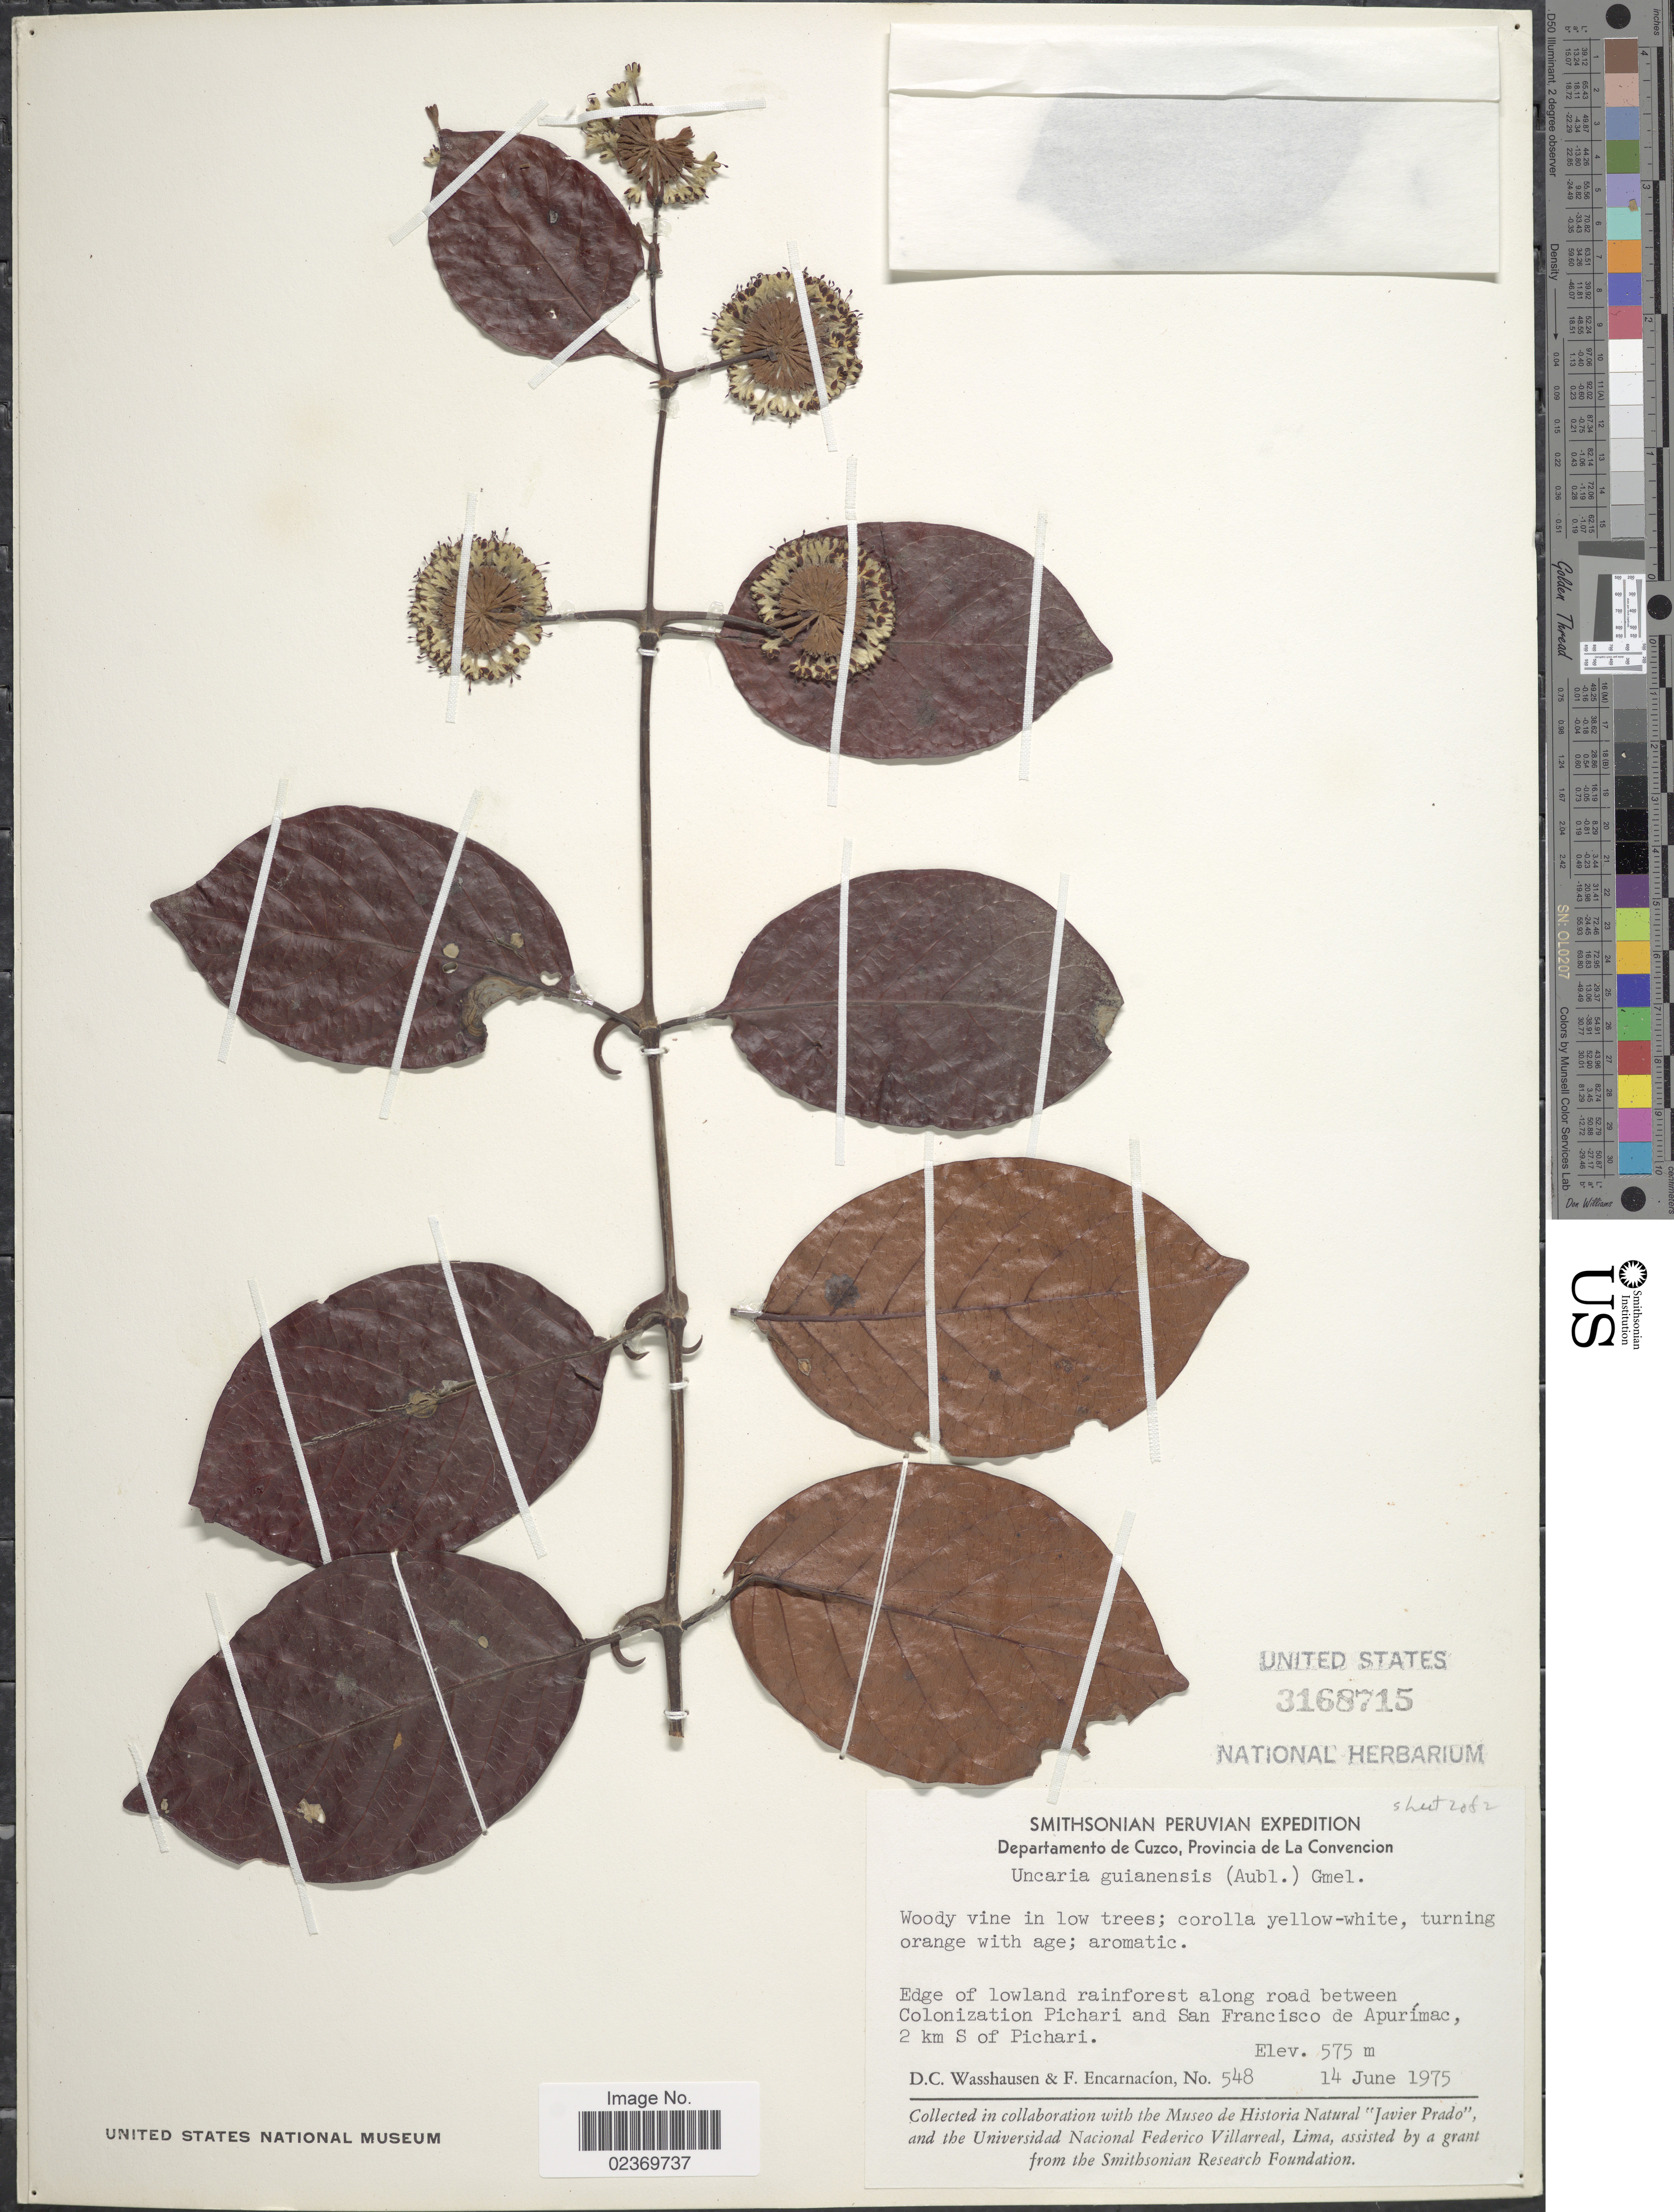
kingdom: Plantae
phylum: Tracheophyta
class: Magnoliopsida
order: Gentianales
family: Rubiaceae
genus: Uncaria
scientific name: Uncaria guianensis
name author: (Aubl.) J.F. Gmel.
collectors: D. C. Wasshausen & F. Encarnación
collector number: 548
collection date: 1975-06-14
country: Peru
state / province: Cusco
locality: Provincia de La Convencion, Edge of lowland rainforest along road between Colonization Pichari and San Francisco de Apurimac, 2 km S of Pichari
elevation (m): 575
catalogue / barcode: US 3168715